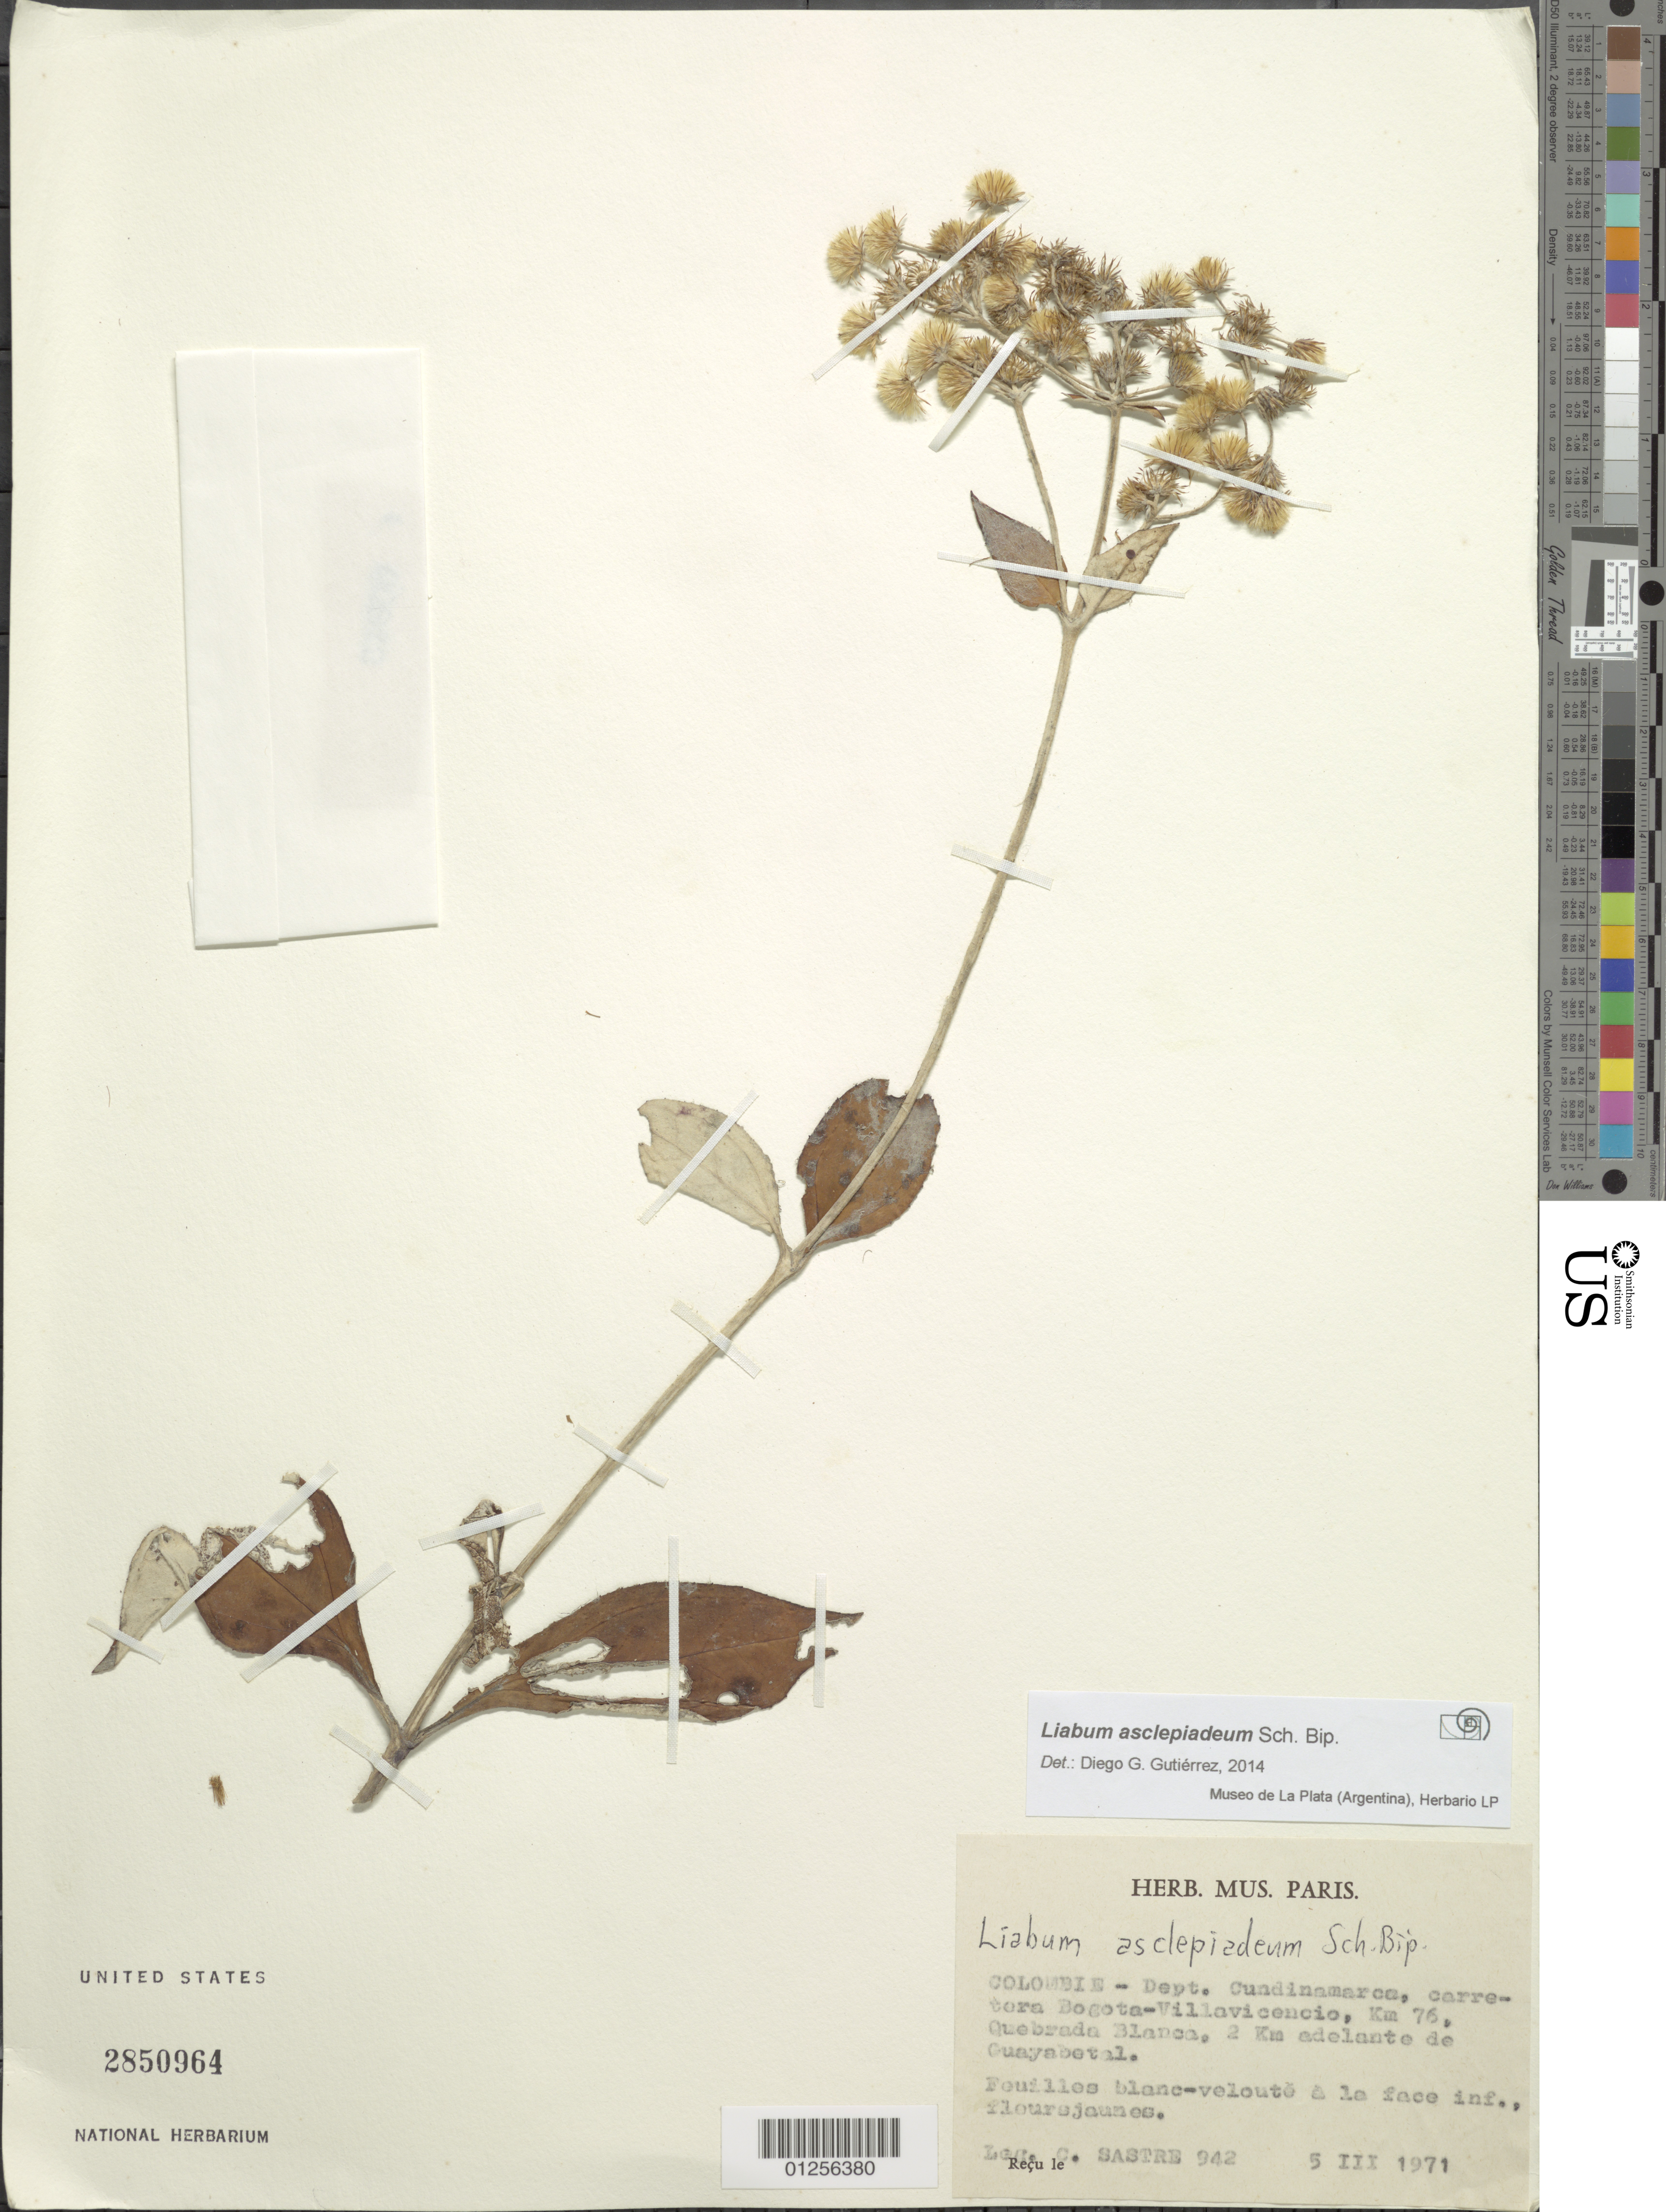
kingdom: Plantae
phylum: Tracheophyta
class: Magnoliopsida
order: Asterales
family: Asteraceae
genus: Liabum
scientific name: Liabum asclepiadeum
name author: Sch. Bip.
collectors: C. H. L. Sastre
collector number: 942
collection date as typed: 5-Mar-71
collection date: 1971-03-05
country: Colombia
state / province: Cundinamarca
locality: Carretera Bogota-Villavicencio, km 76, Quebrada Blanca, 2 km adelante de Guayabetal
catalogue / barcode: US 2850964